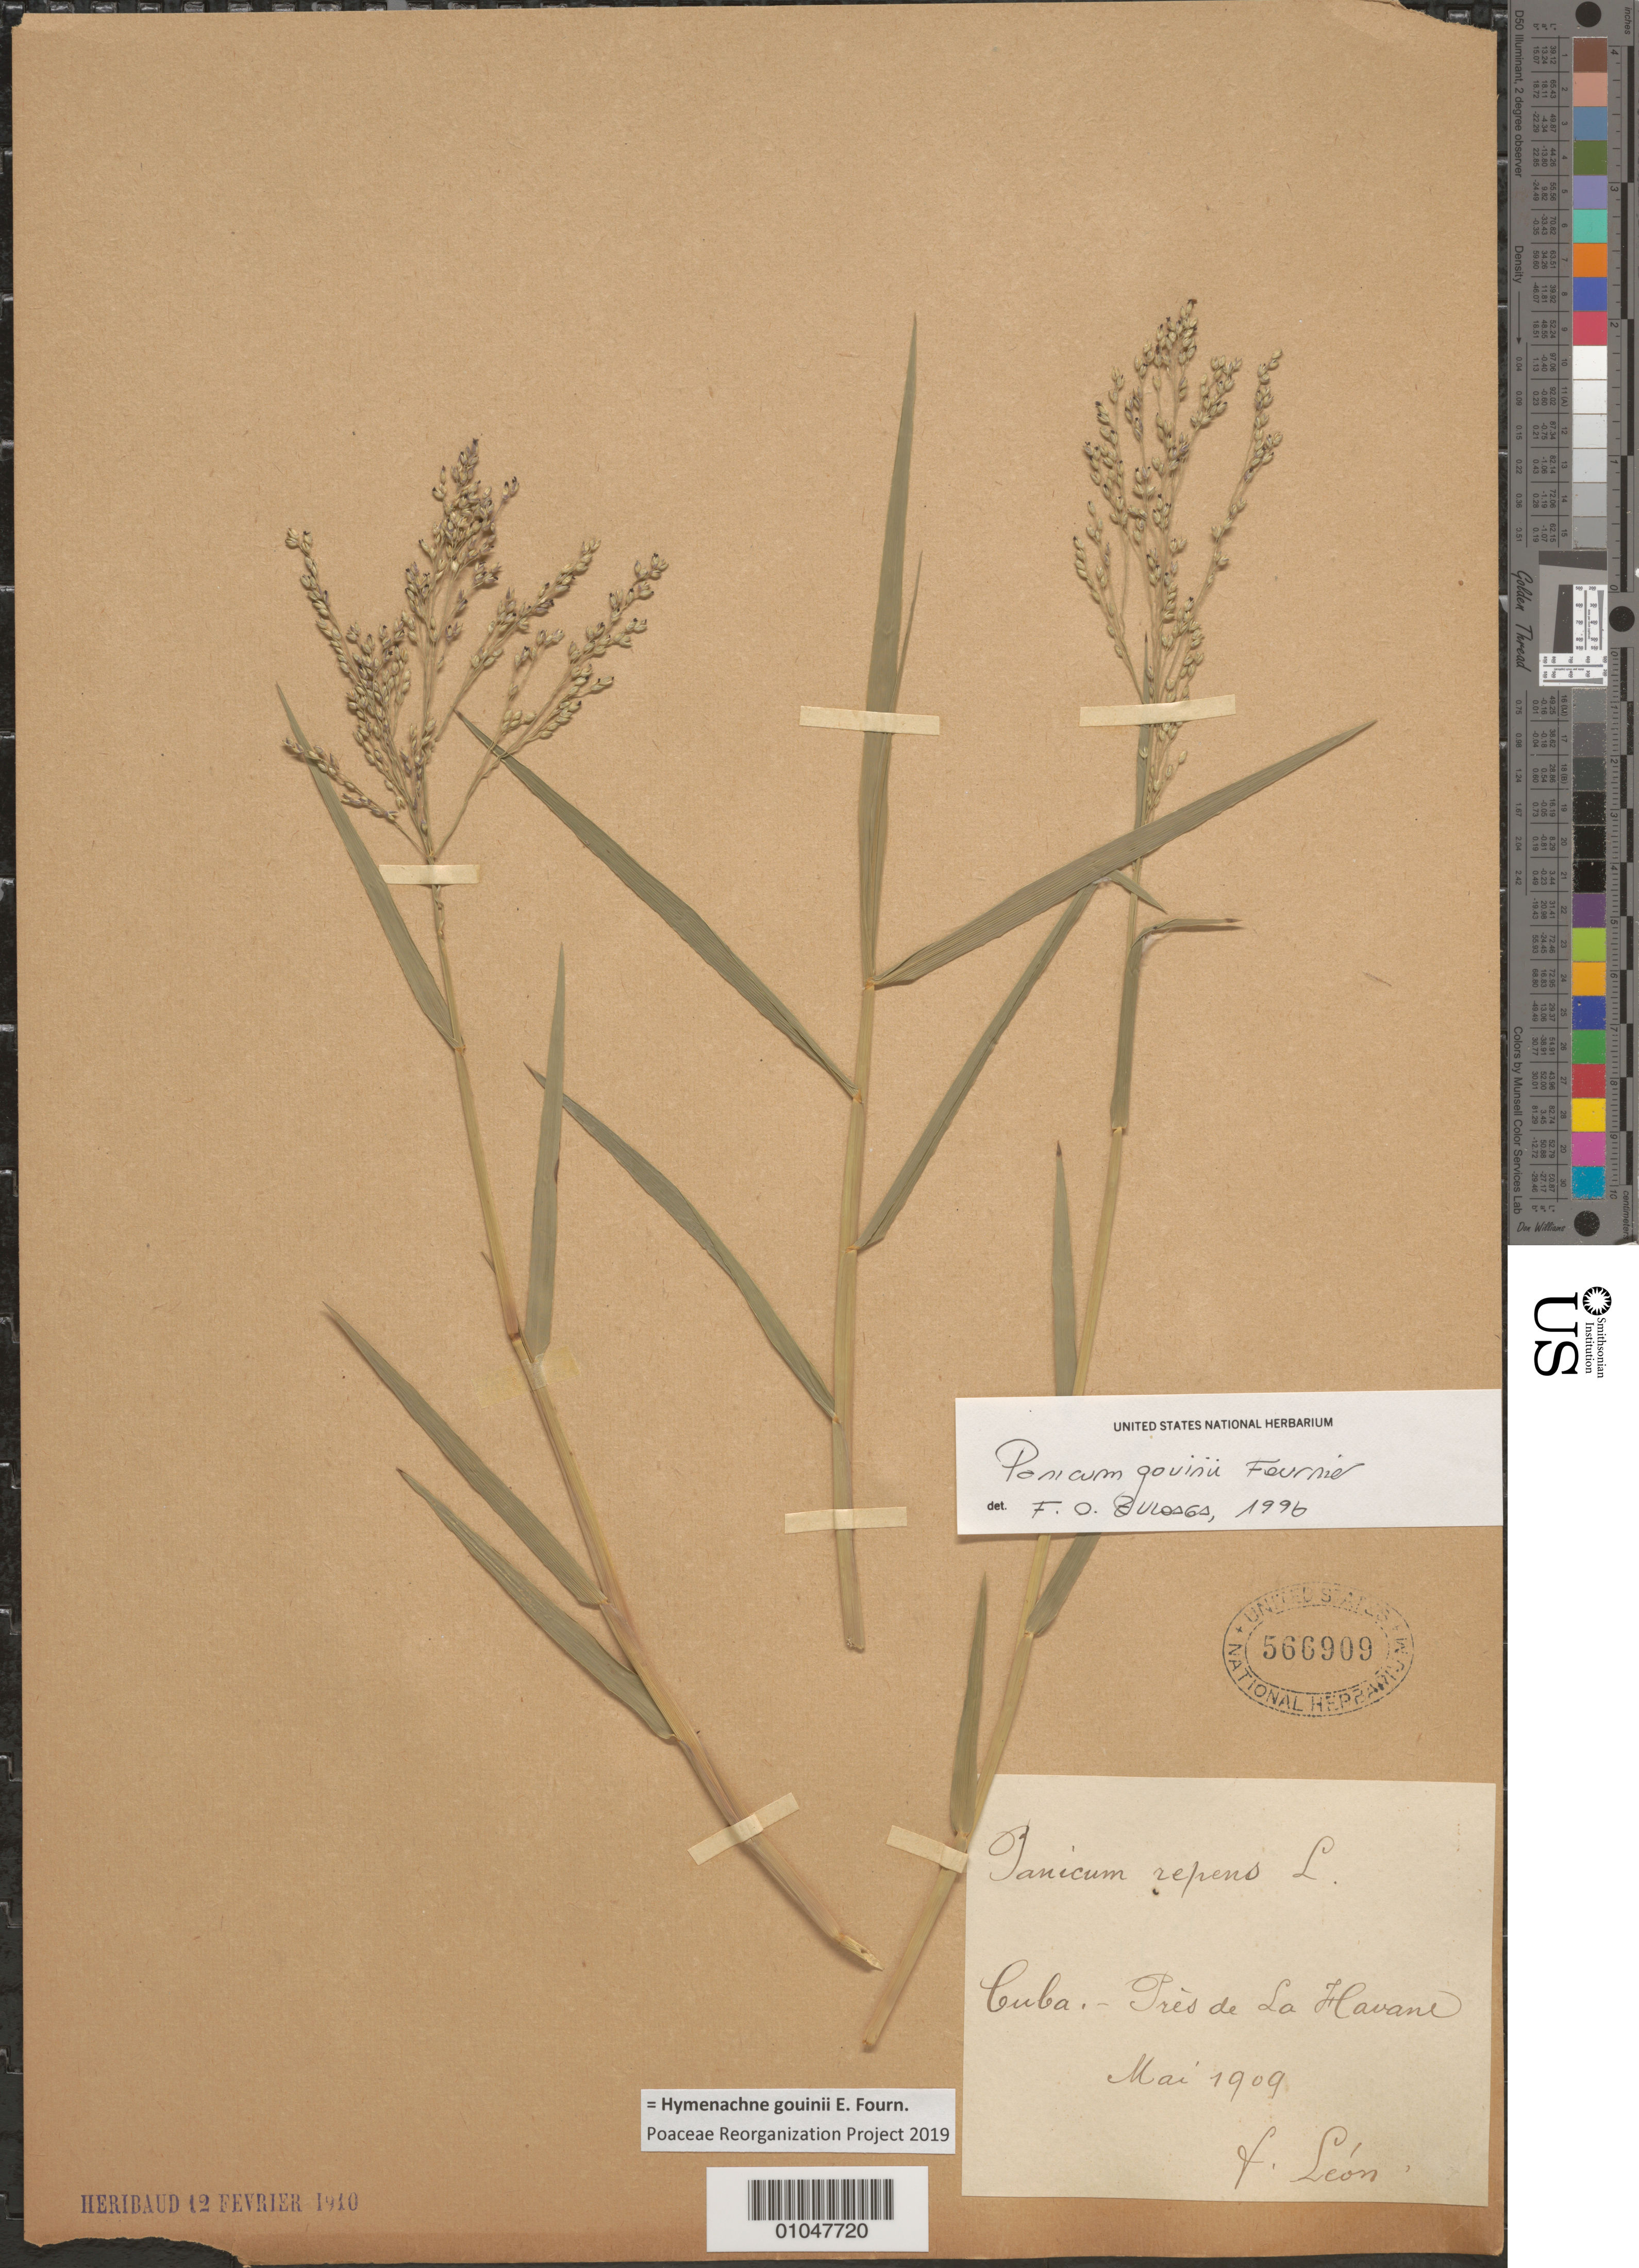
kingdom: Plantae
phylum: Tracheophyta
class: Liliopsida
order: Poales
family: Poaceae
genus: Panicum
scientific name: Panicum gouinii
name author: E. Fourn.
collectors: Bro. León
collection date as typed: May 1909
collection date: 1909-05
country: Cuba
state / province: La Habana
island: Cuba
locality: La Habana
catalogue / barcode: US 566909